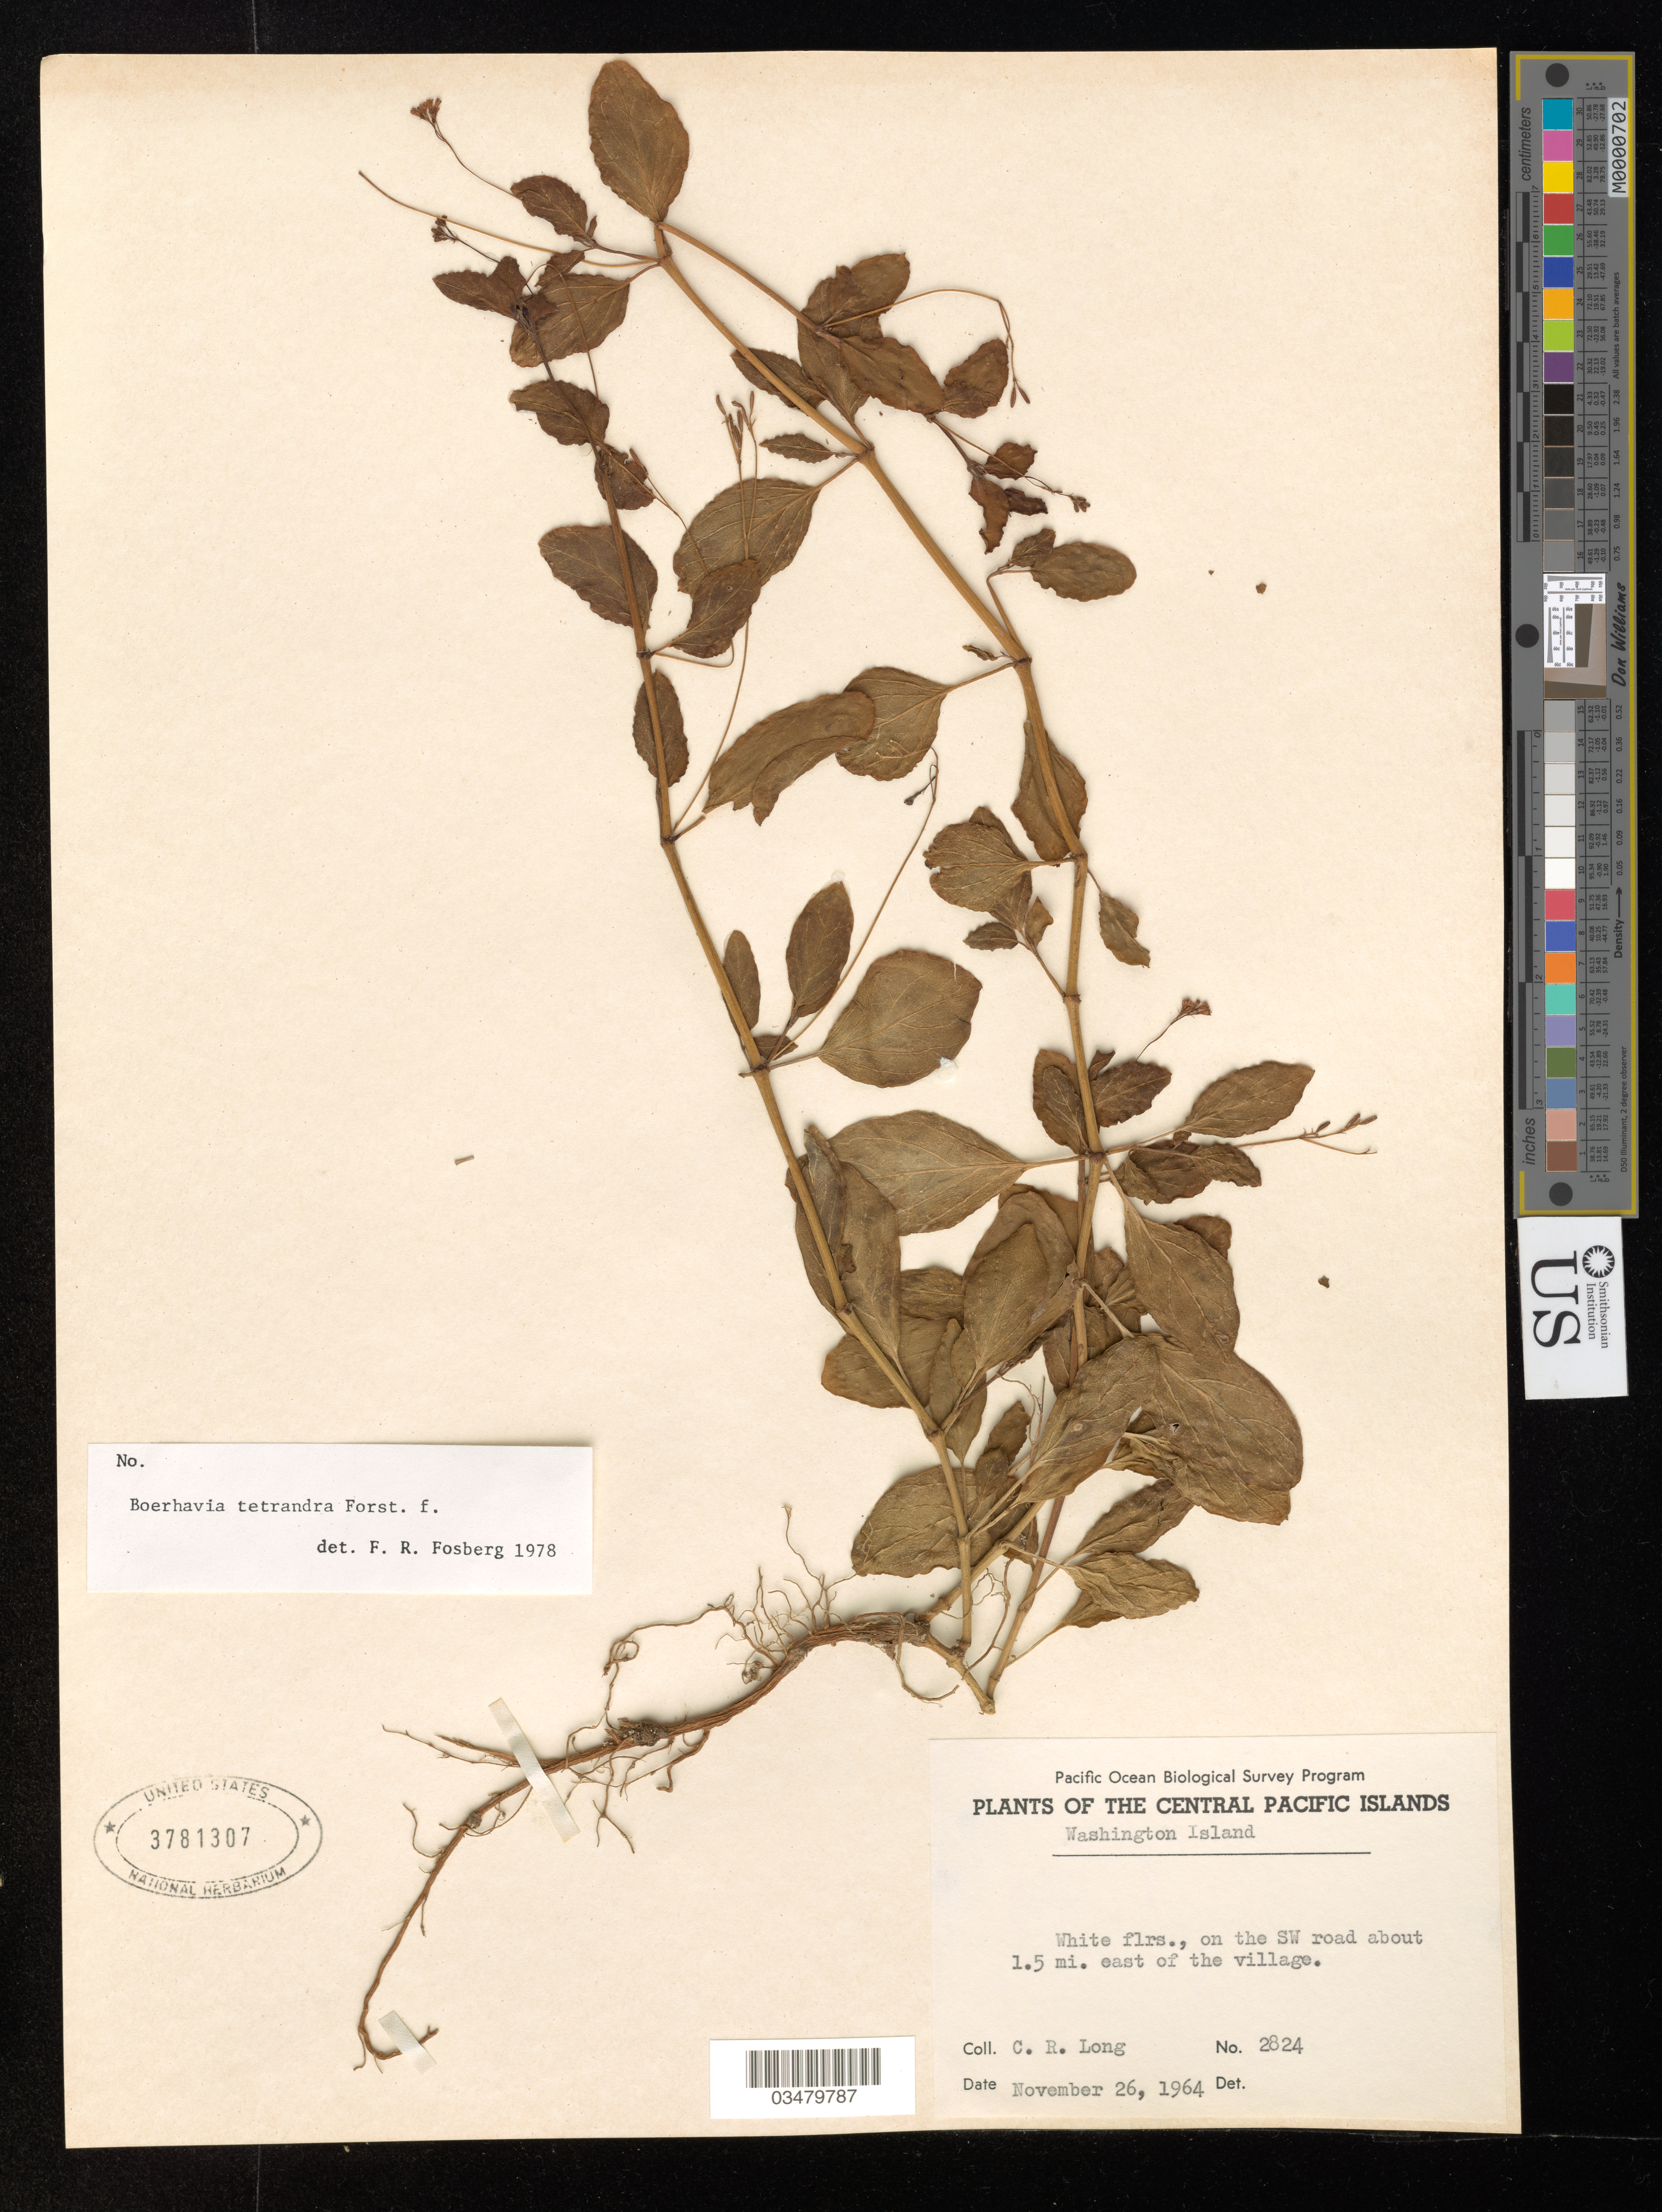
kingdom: Plantae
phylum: Tracheophyta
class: Magnoliopsida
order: Caryophyllales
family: Nyctaginaceae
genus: Boerhavia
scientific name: Boerhavia tetrandra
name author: G. Forst.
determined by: Fosberg, F. R.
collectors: C. R. Long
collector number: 2824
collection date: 1964-11-26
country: Kiribati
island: Teraina [Washington]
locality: The Central Pacific Islands. Washington Island. Along the southwest road about 1.5 mi. east of the village.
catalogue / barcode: US 3781307